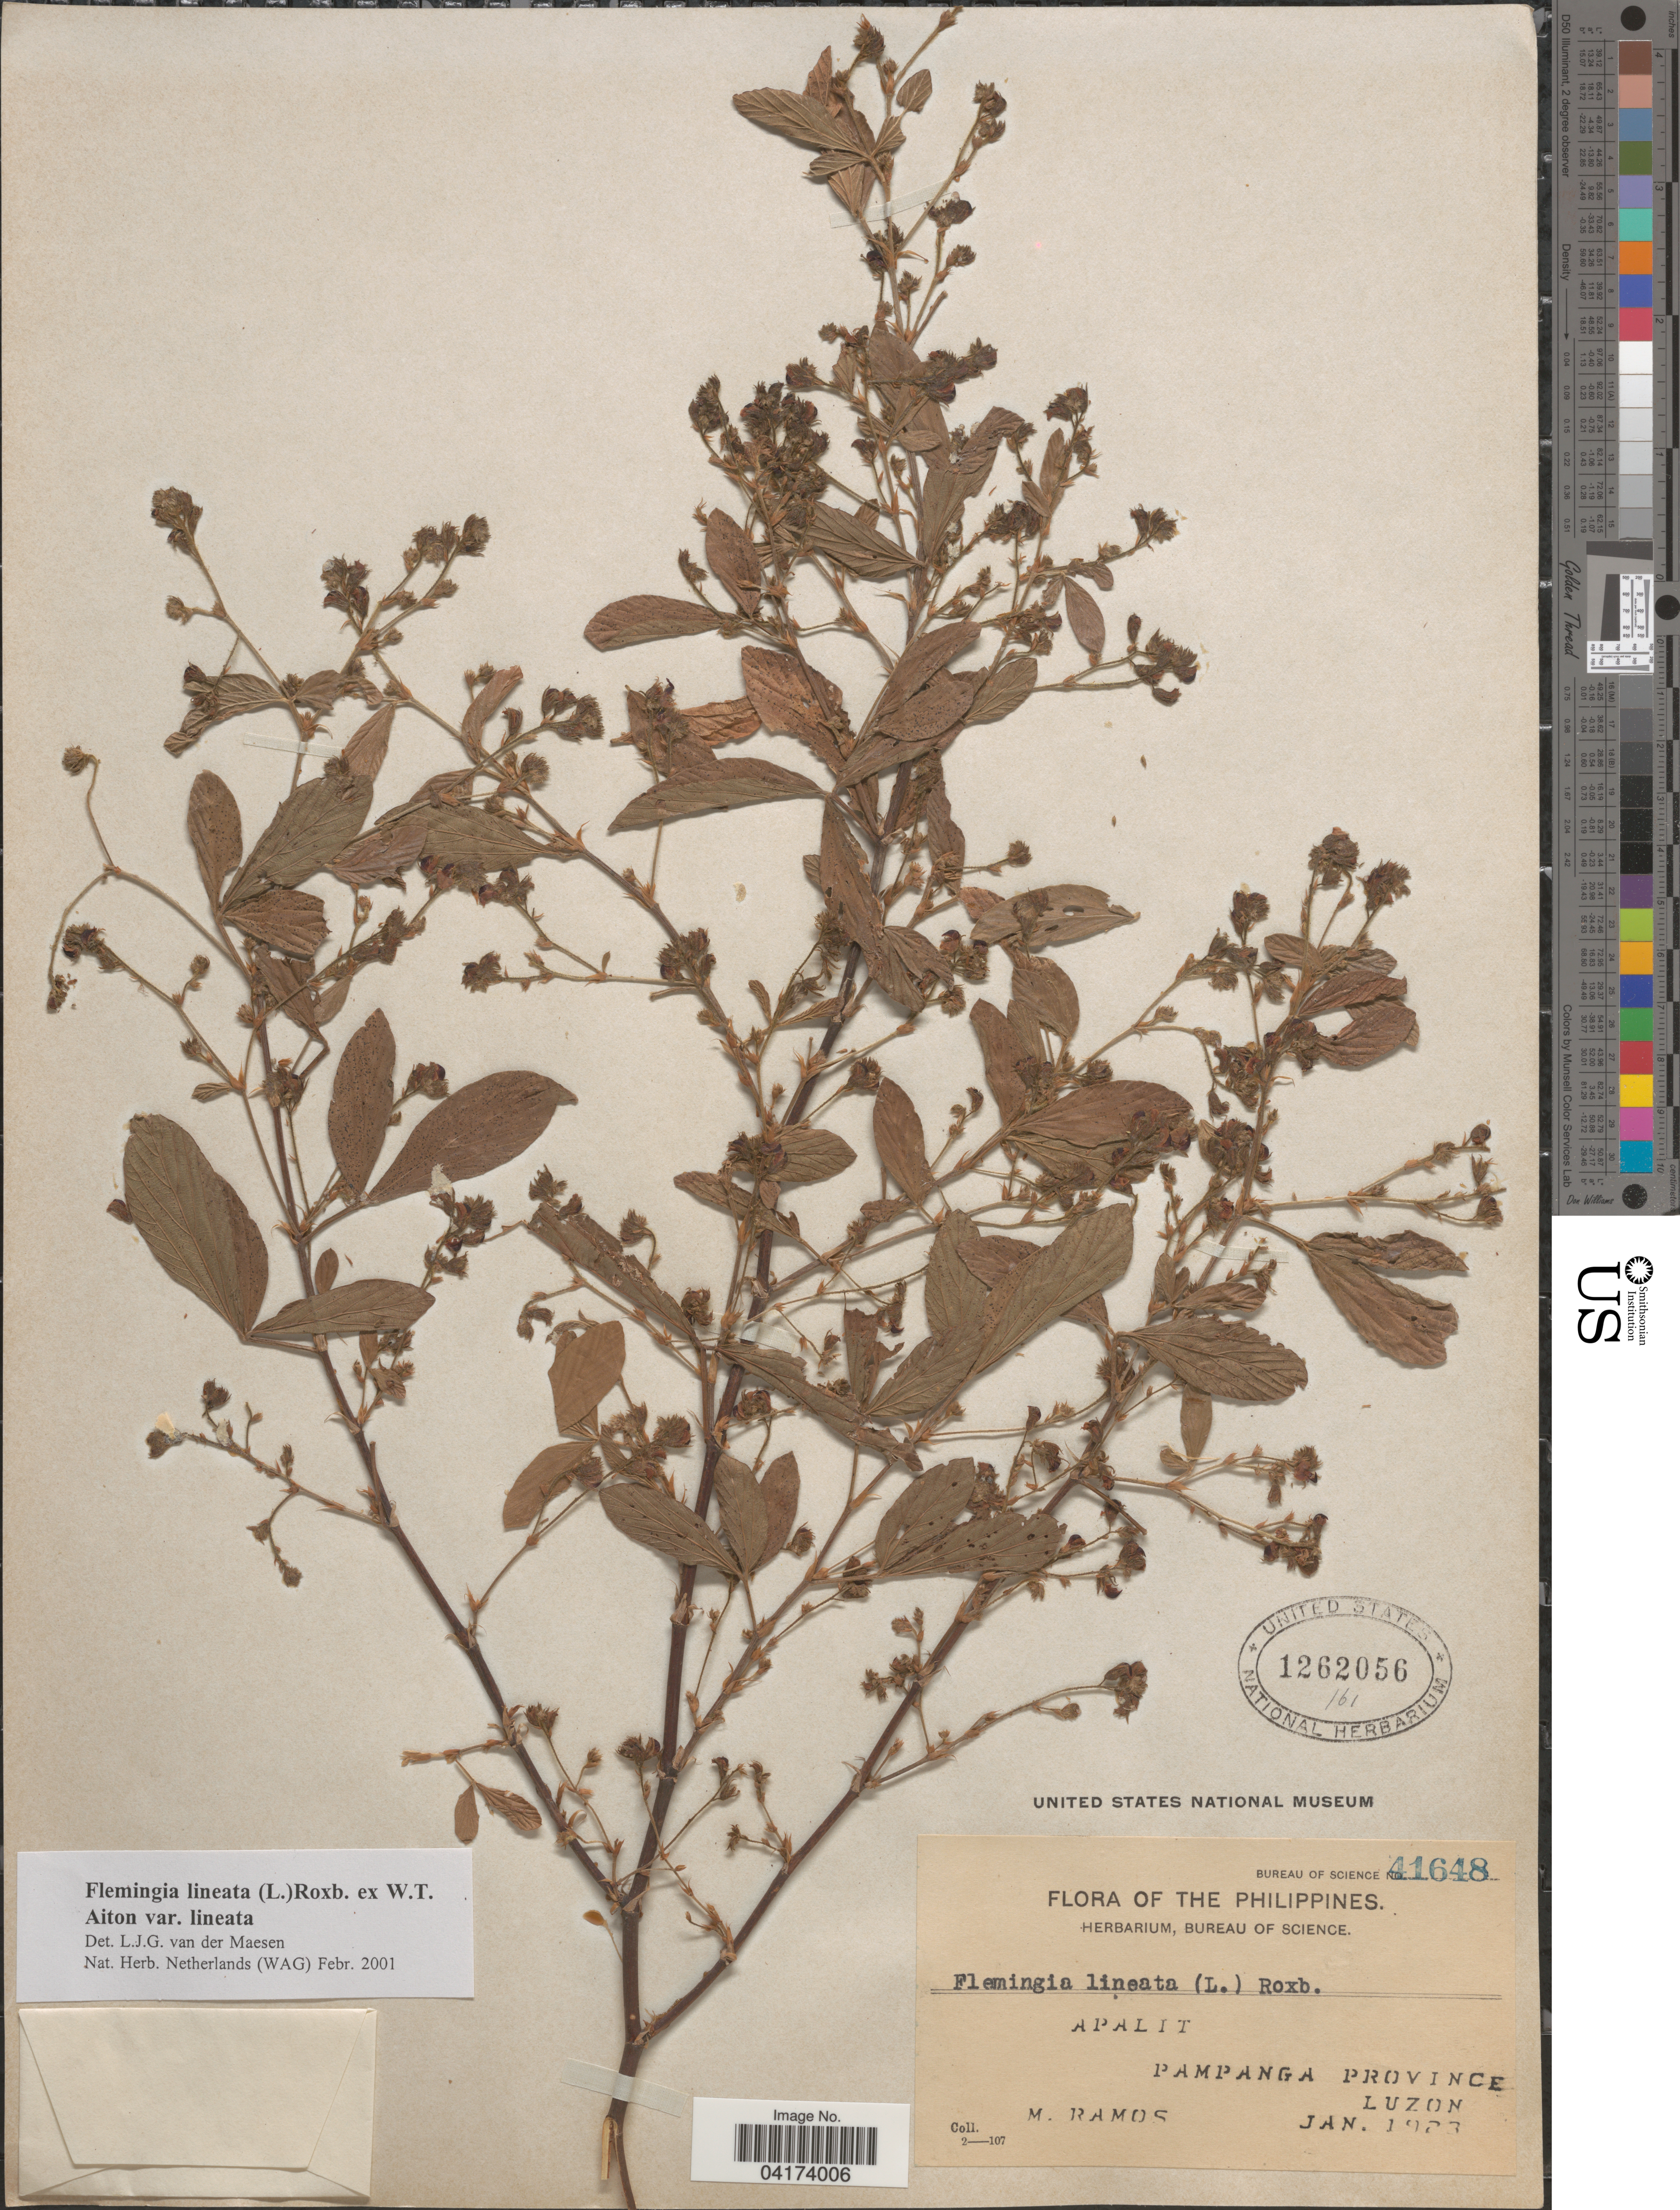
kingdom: Plantae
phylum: Tracheophyta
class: Magnoliopsida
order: Fabales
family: Fabaceae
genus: Flemingia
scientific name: Flemingia lineata var. lineata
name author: (L.) Roxb.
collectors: M. Ramos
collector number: Bureau of Science 41648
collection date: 1923-01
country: Philippines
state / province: Central Luzon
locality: Apalit. Pampanga Province. Luzon.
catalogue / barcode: US 1262056